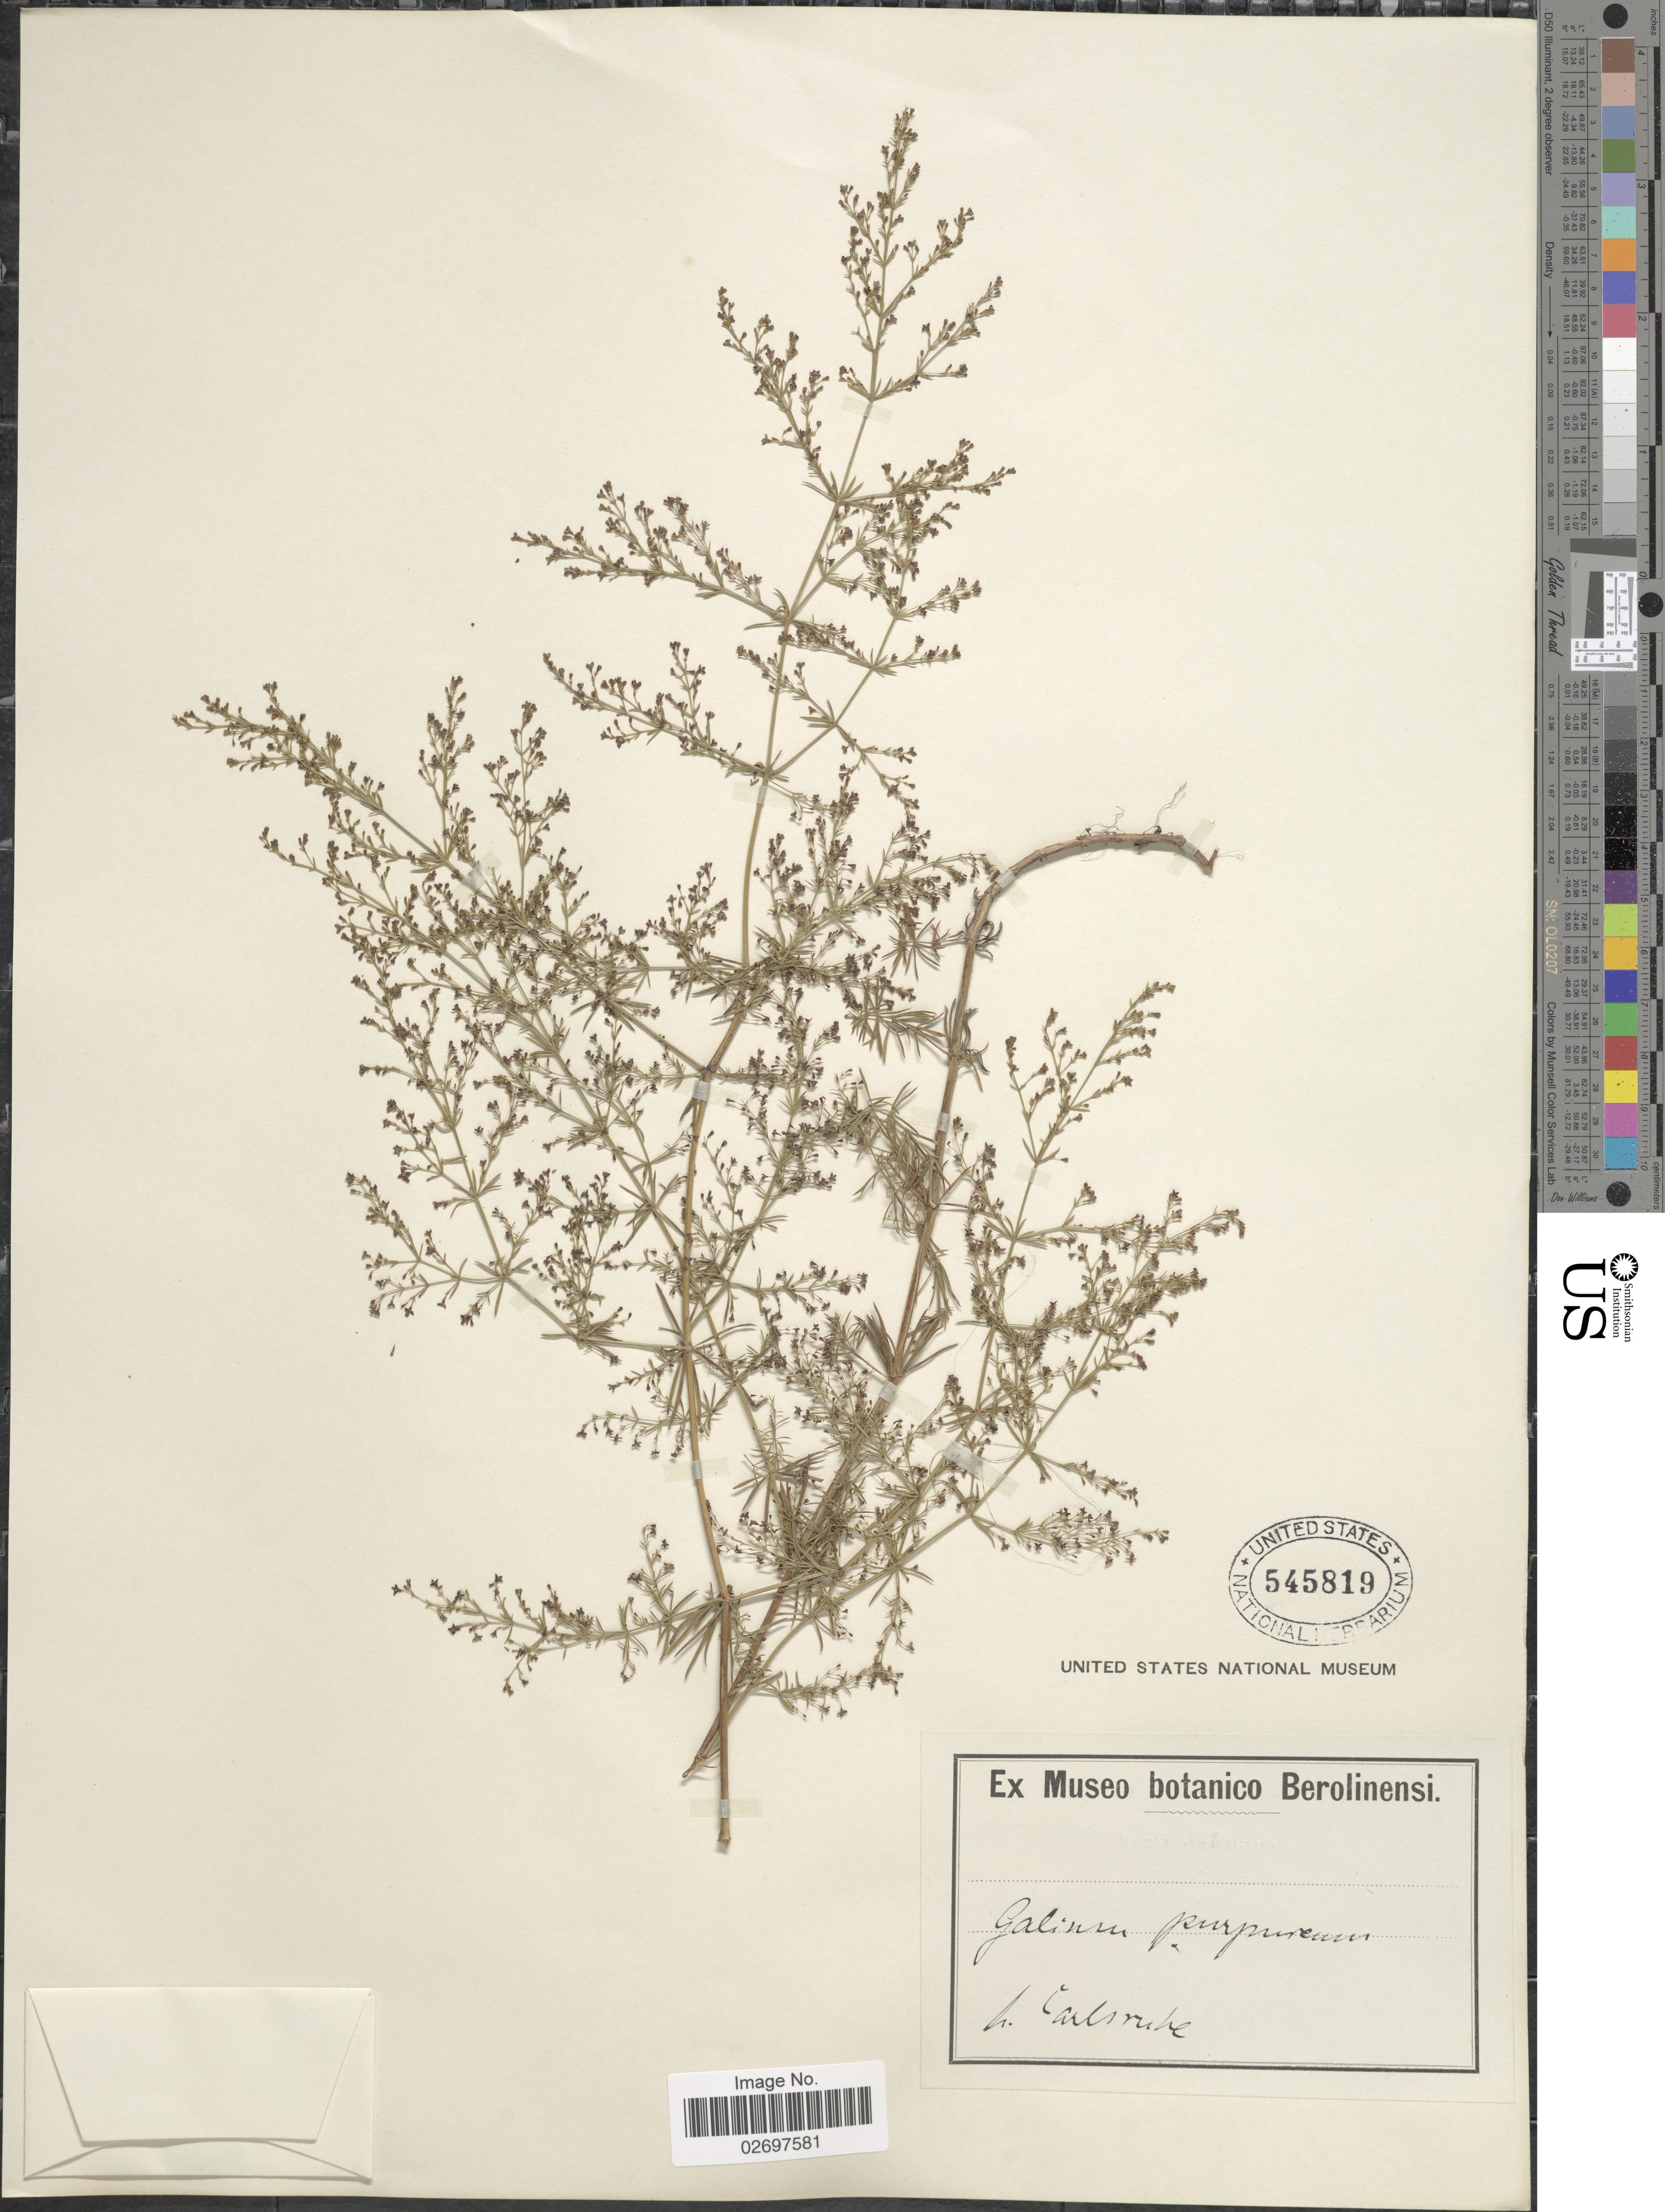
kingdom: Plantae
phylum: Tracheophyta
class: Magnoliopsida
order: Gentianales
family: Rubiaceae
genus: Galium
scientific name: Galium purpureum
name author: L.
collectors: Carlsonhe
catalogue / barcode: US 545819